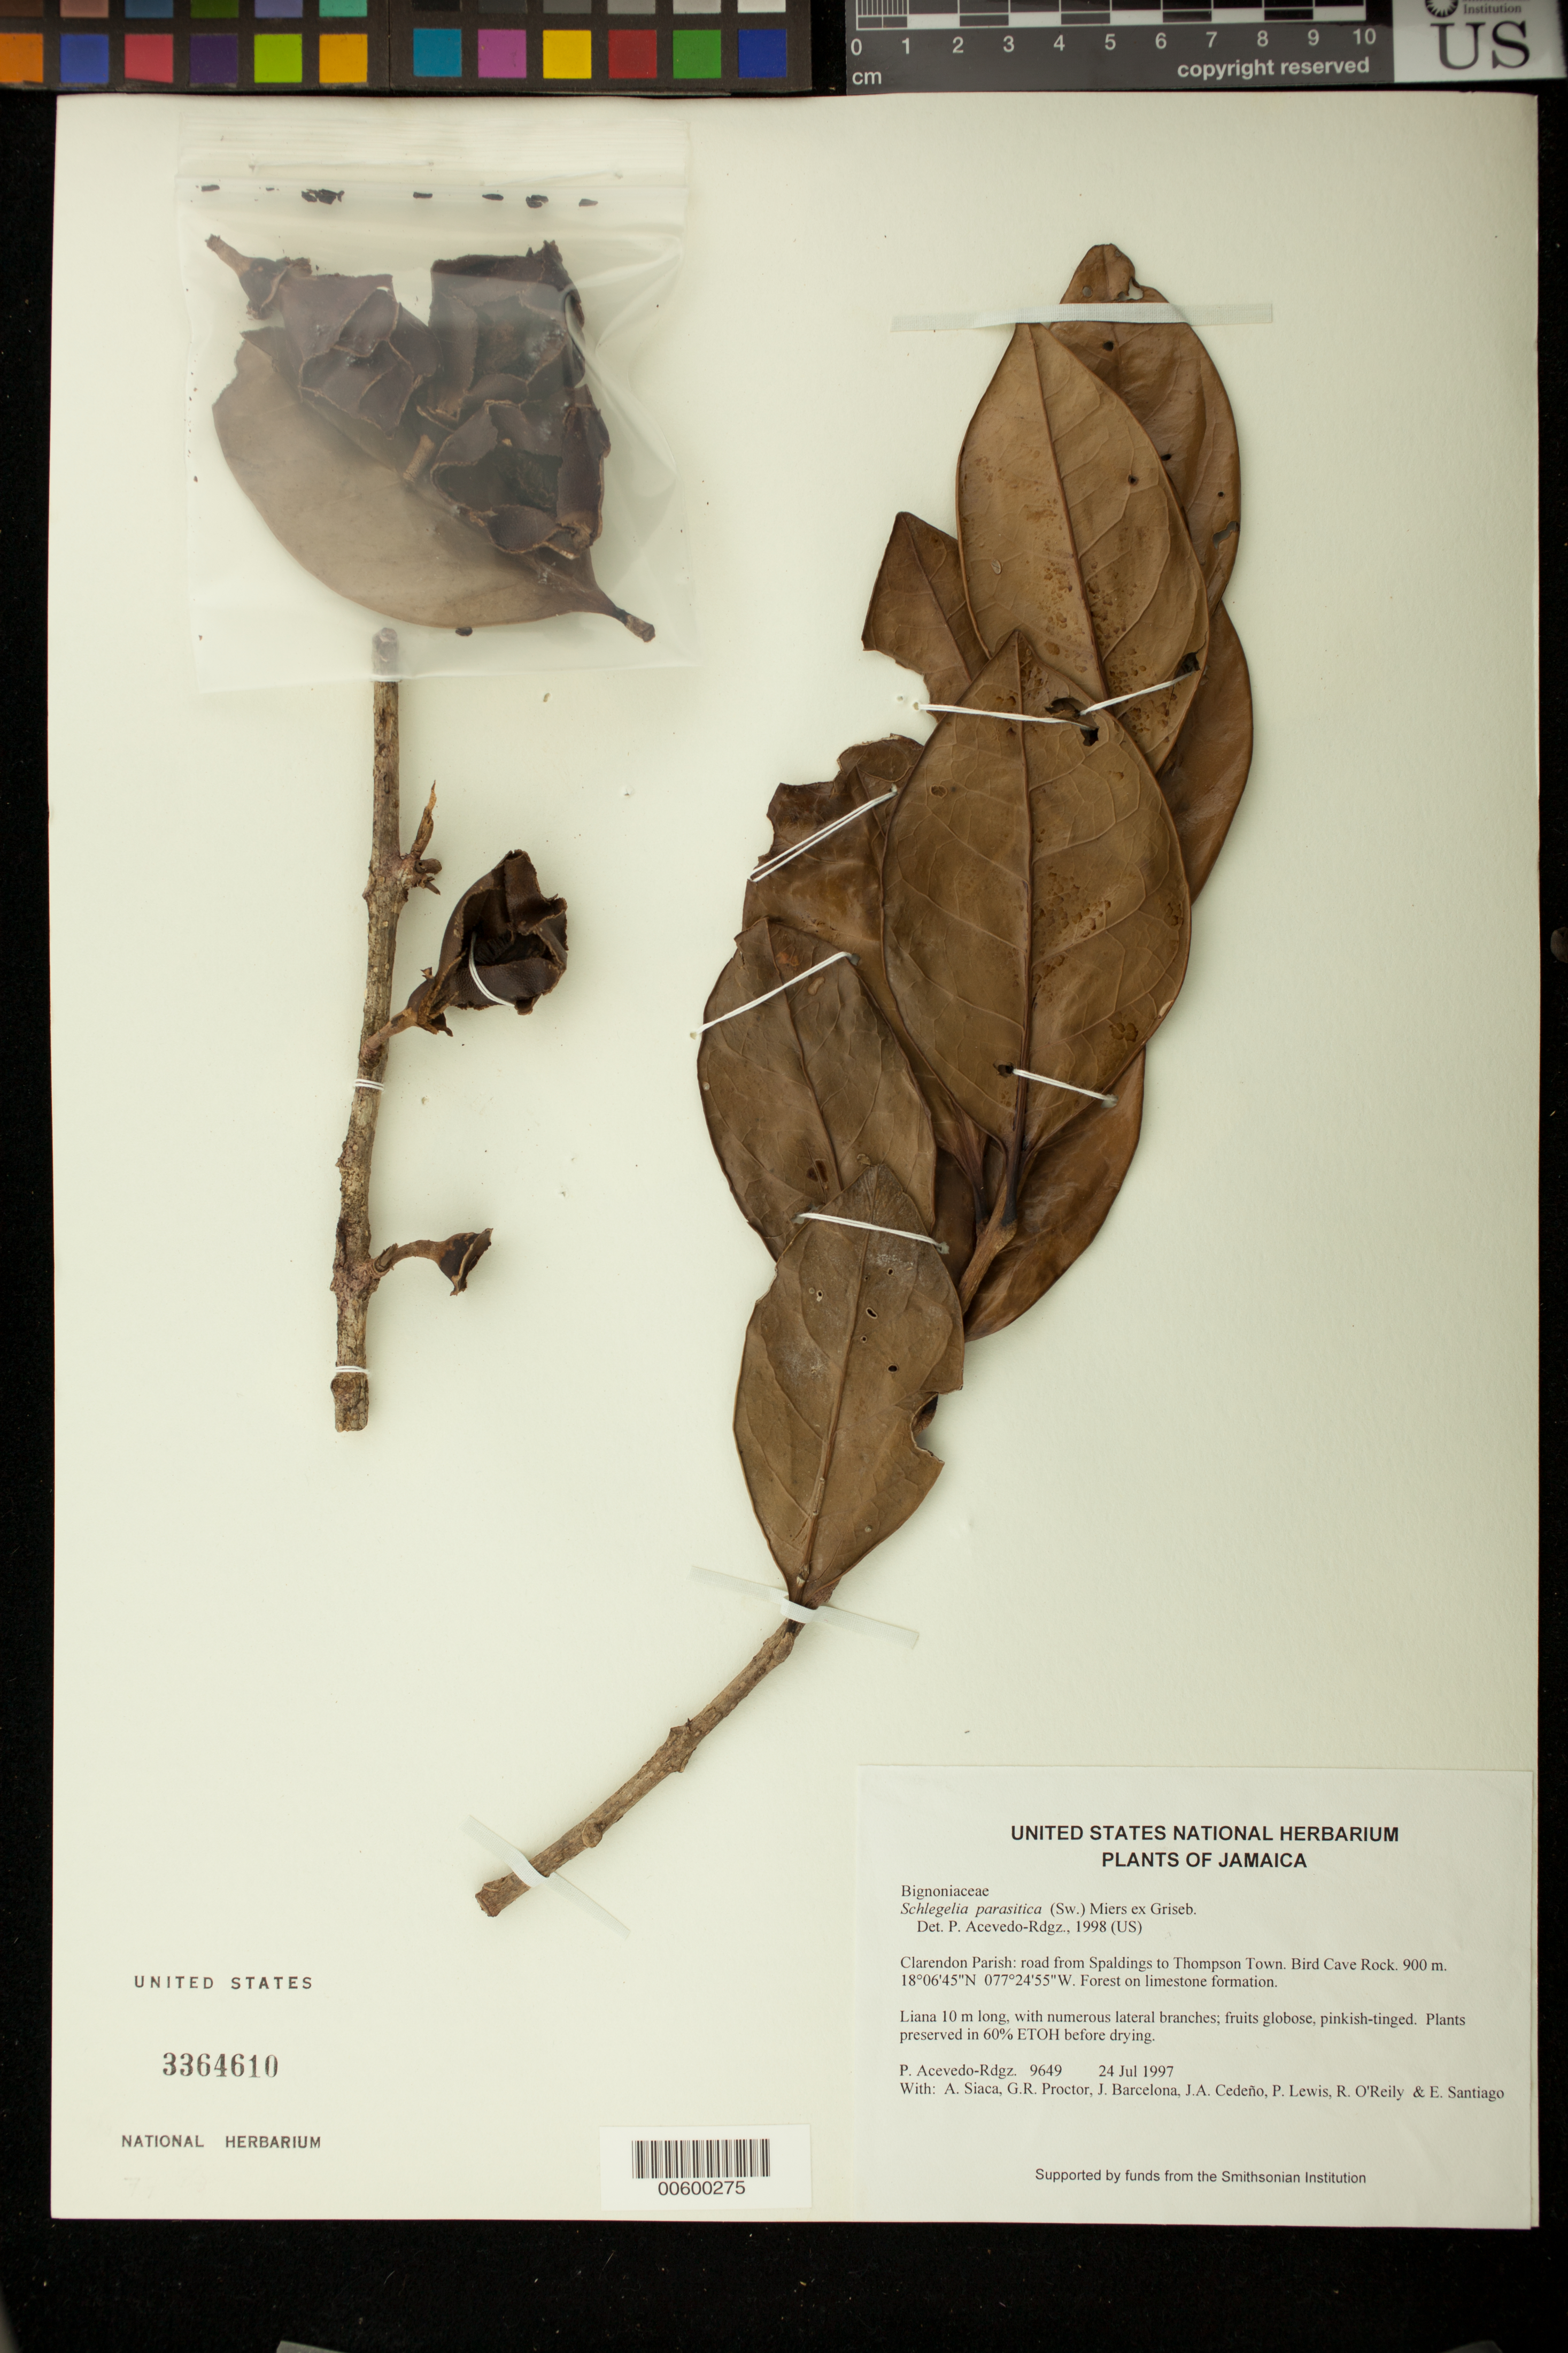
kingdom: Plantae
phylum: Tracheophyta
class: Magnoliopsida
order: Lamiales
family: Schlegeliaceae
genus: Schlegelia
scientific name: Schlegelia parasitica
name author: (Sw.) Miers ex Griseb.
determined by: Acevedo-Rodríguez, P., (BOT), Smithsonian Institution - National Museum of Natural History (UNITED STATES)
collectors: P. Acevedo-Rodr., A. Siaca, G. R. Proctor, J. Barcelona, J. A. Cedeño M., P. Lewis & R. O'Reilly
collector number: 9649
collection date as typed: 24 Jul 1997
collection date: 1997-07-24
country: Jamaica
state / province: Clarendon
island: Jamaica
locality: Clarendon Parish: road from Spaldings to Thompson Town. Bird Cave Rock.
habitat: Forest on limestone formation.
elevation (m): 900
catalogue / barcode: US 3364610